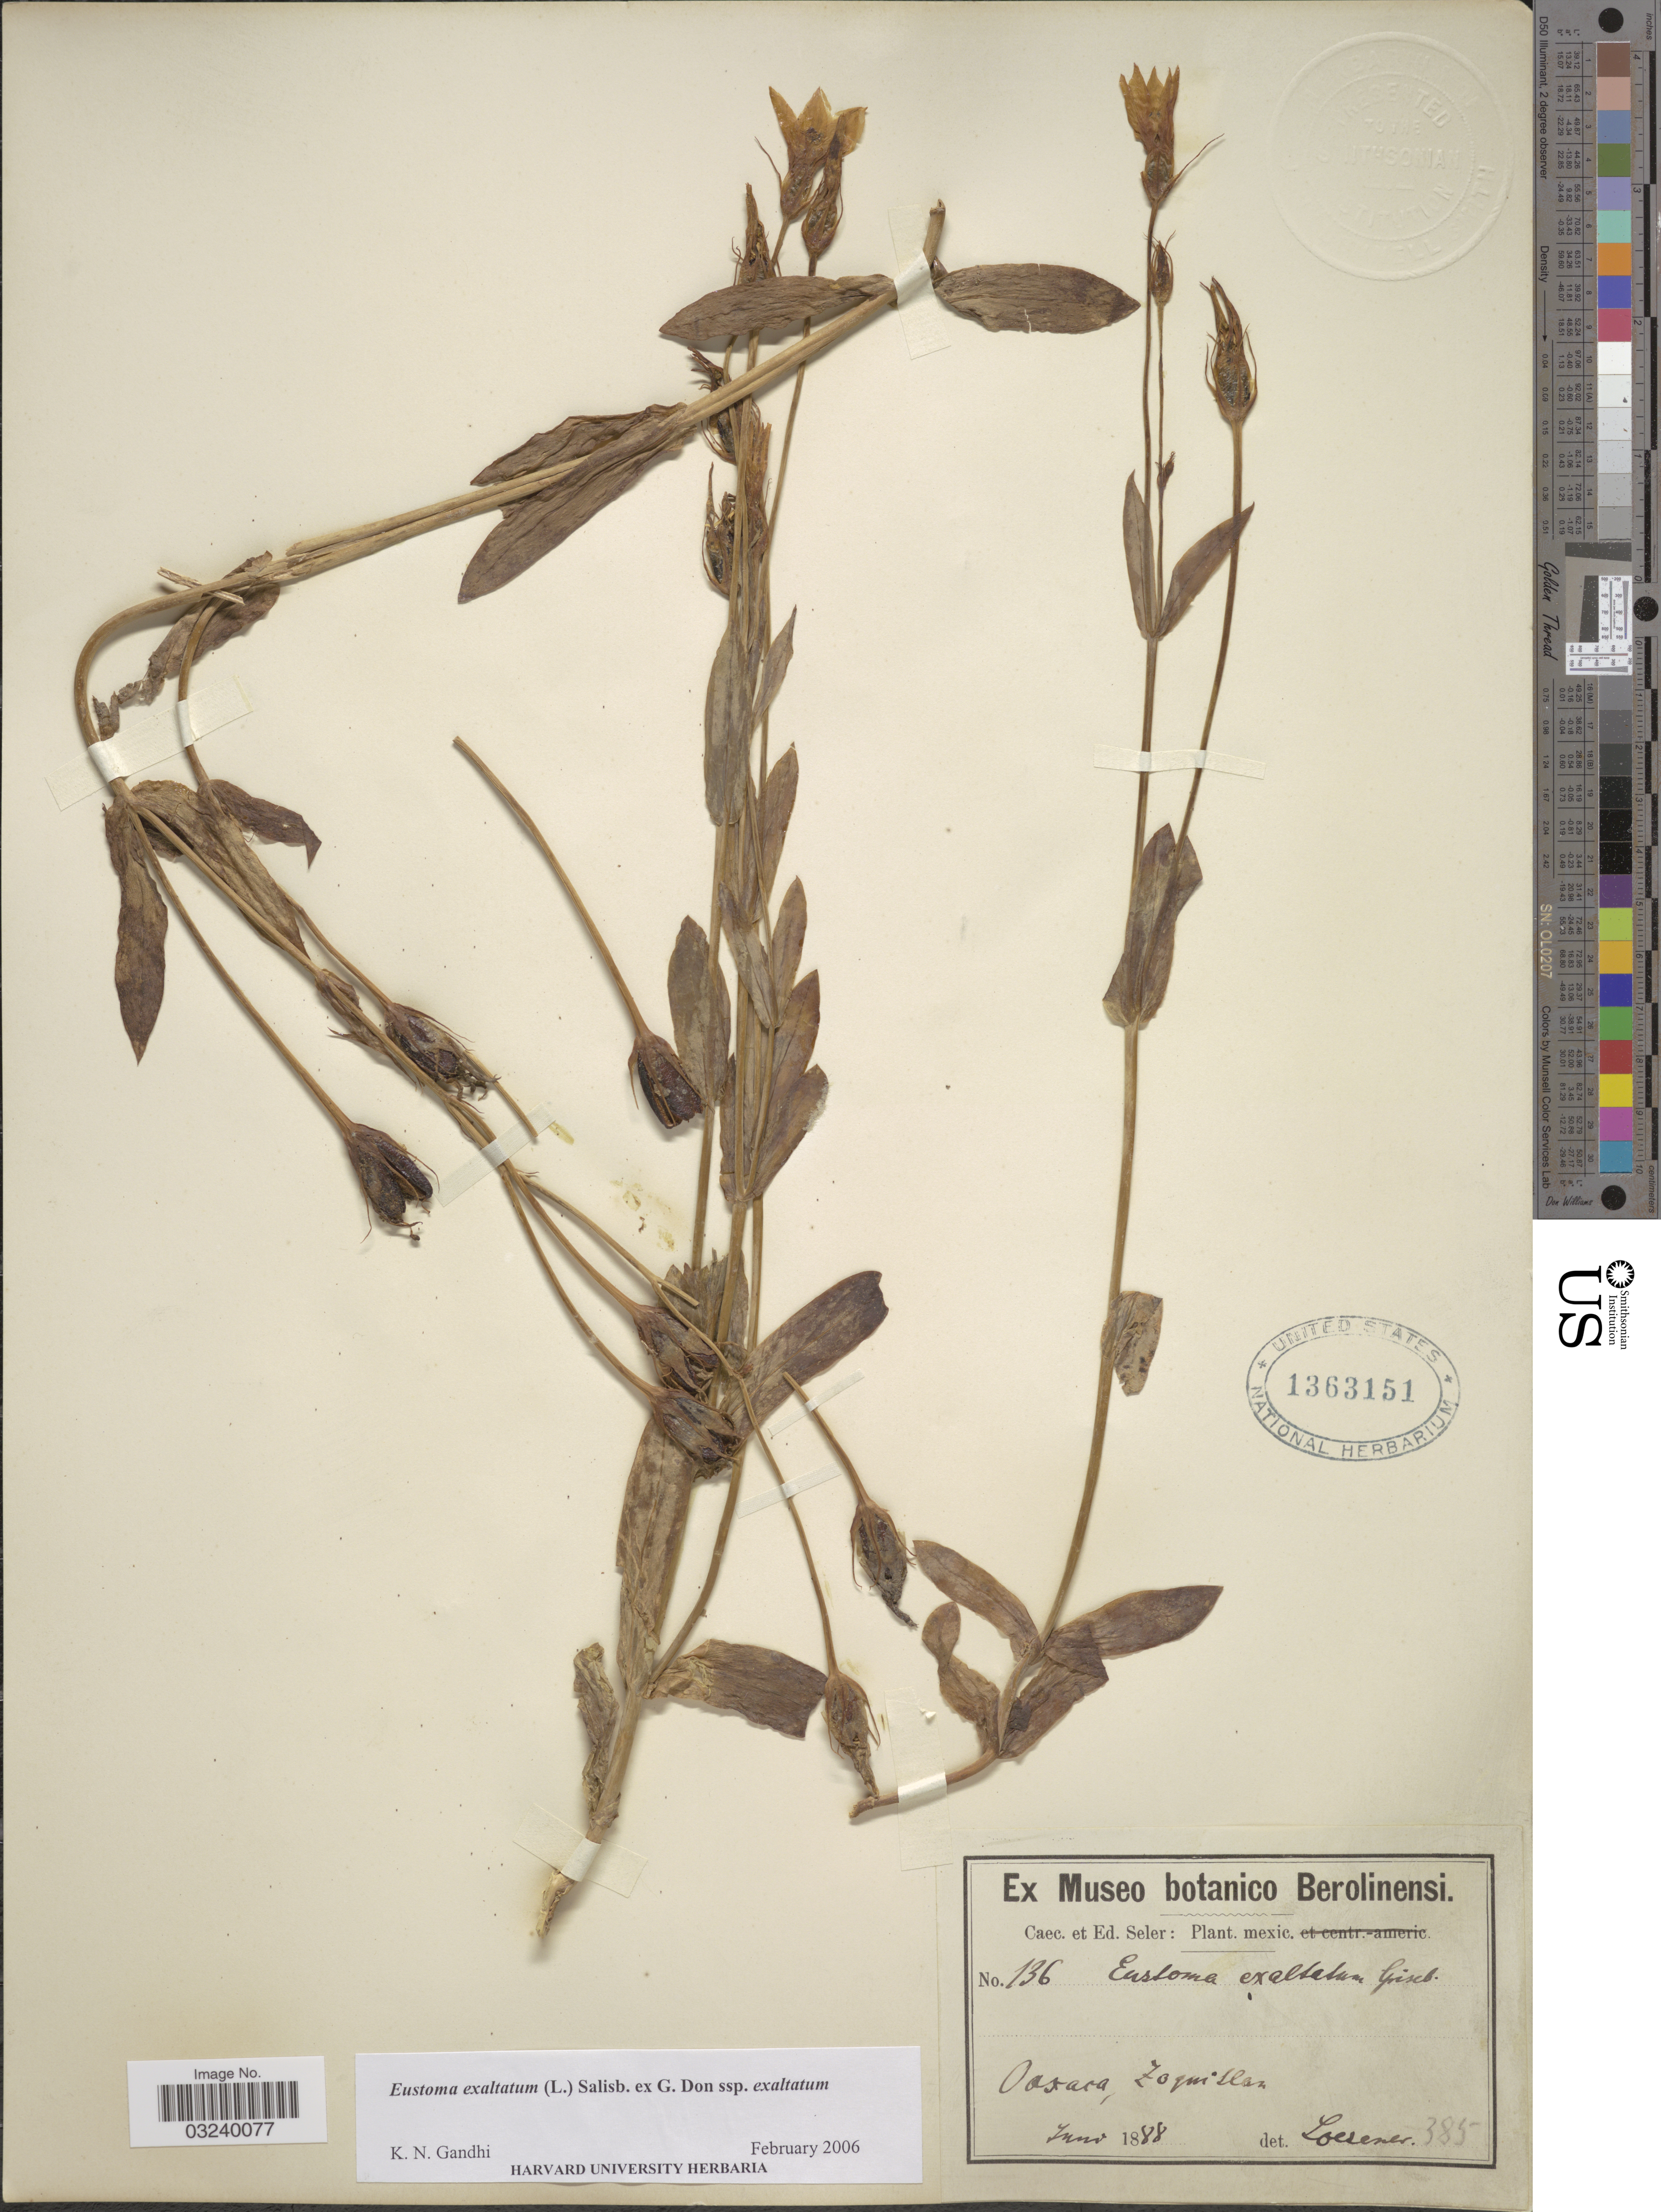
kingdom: Plantae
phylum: Tracheophyta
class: Magnoliopsida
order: Gentianales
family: Gentianaceae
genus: Eustoma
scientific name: Eustoma exaltatum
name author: (L.) Salisb. ex Don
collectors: ex Caec. et Ed Seler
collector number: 136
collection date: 1888-06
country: Mexico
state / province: Oaxaca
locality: Zoquitlan, Oaxaca.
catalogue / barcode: US 1363151